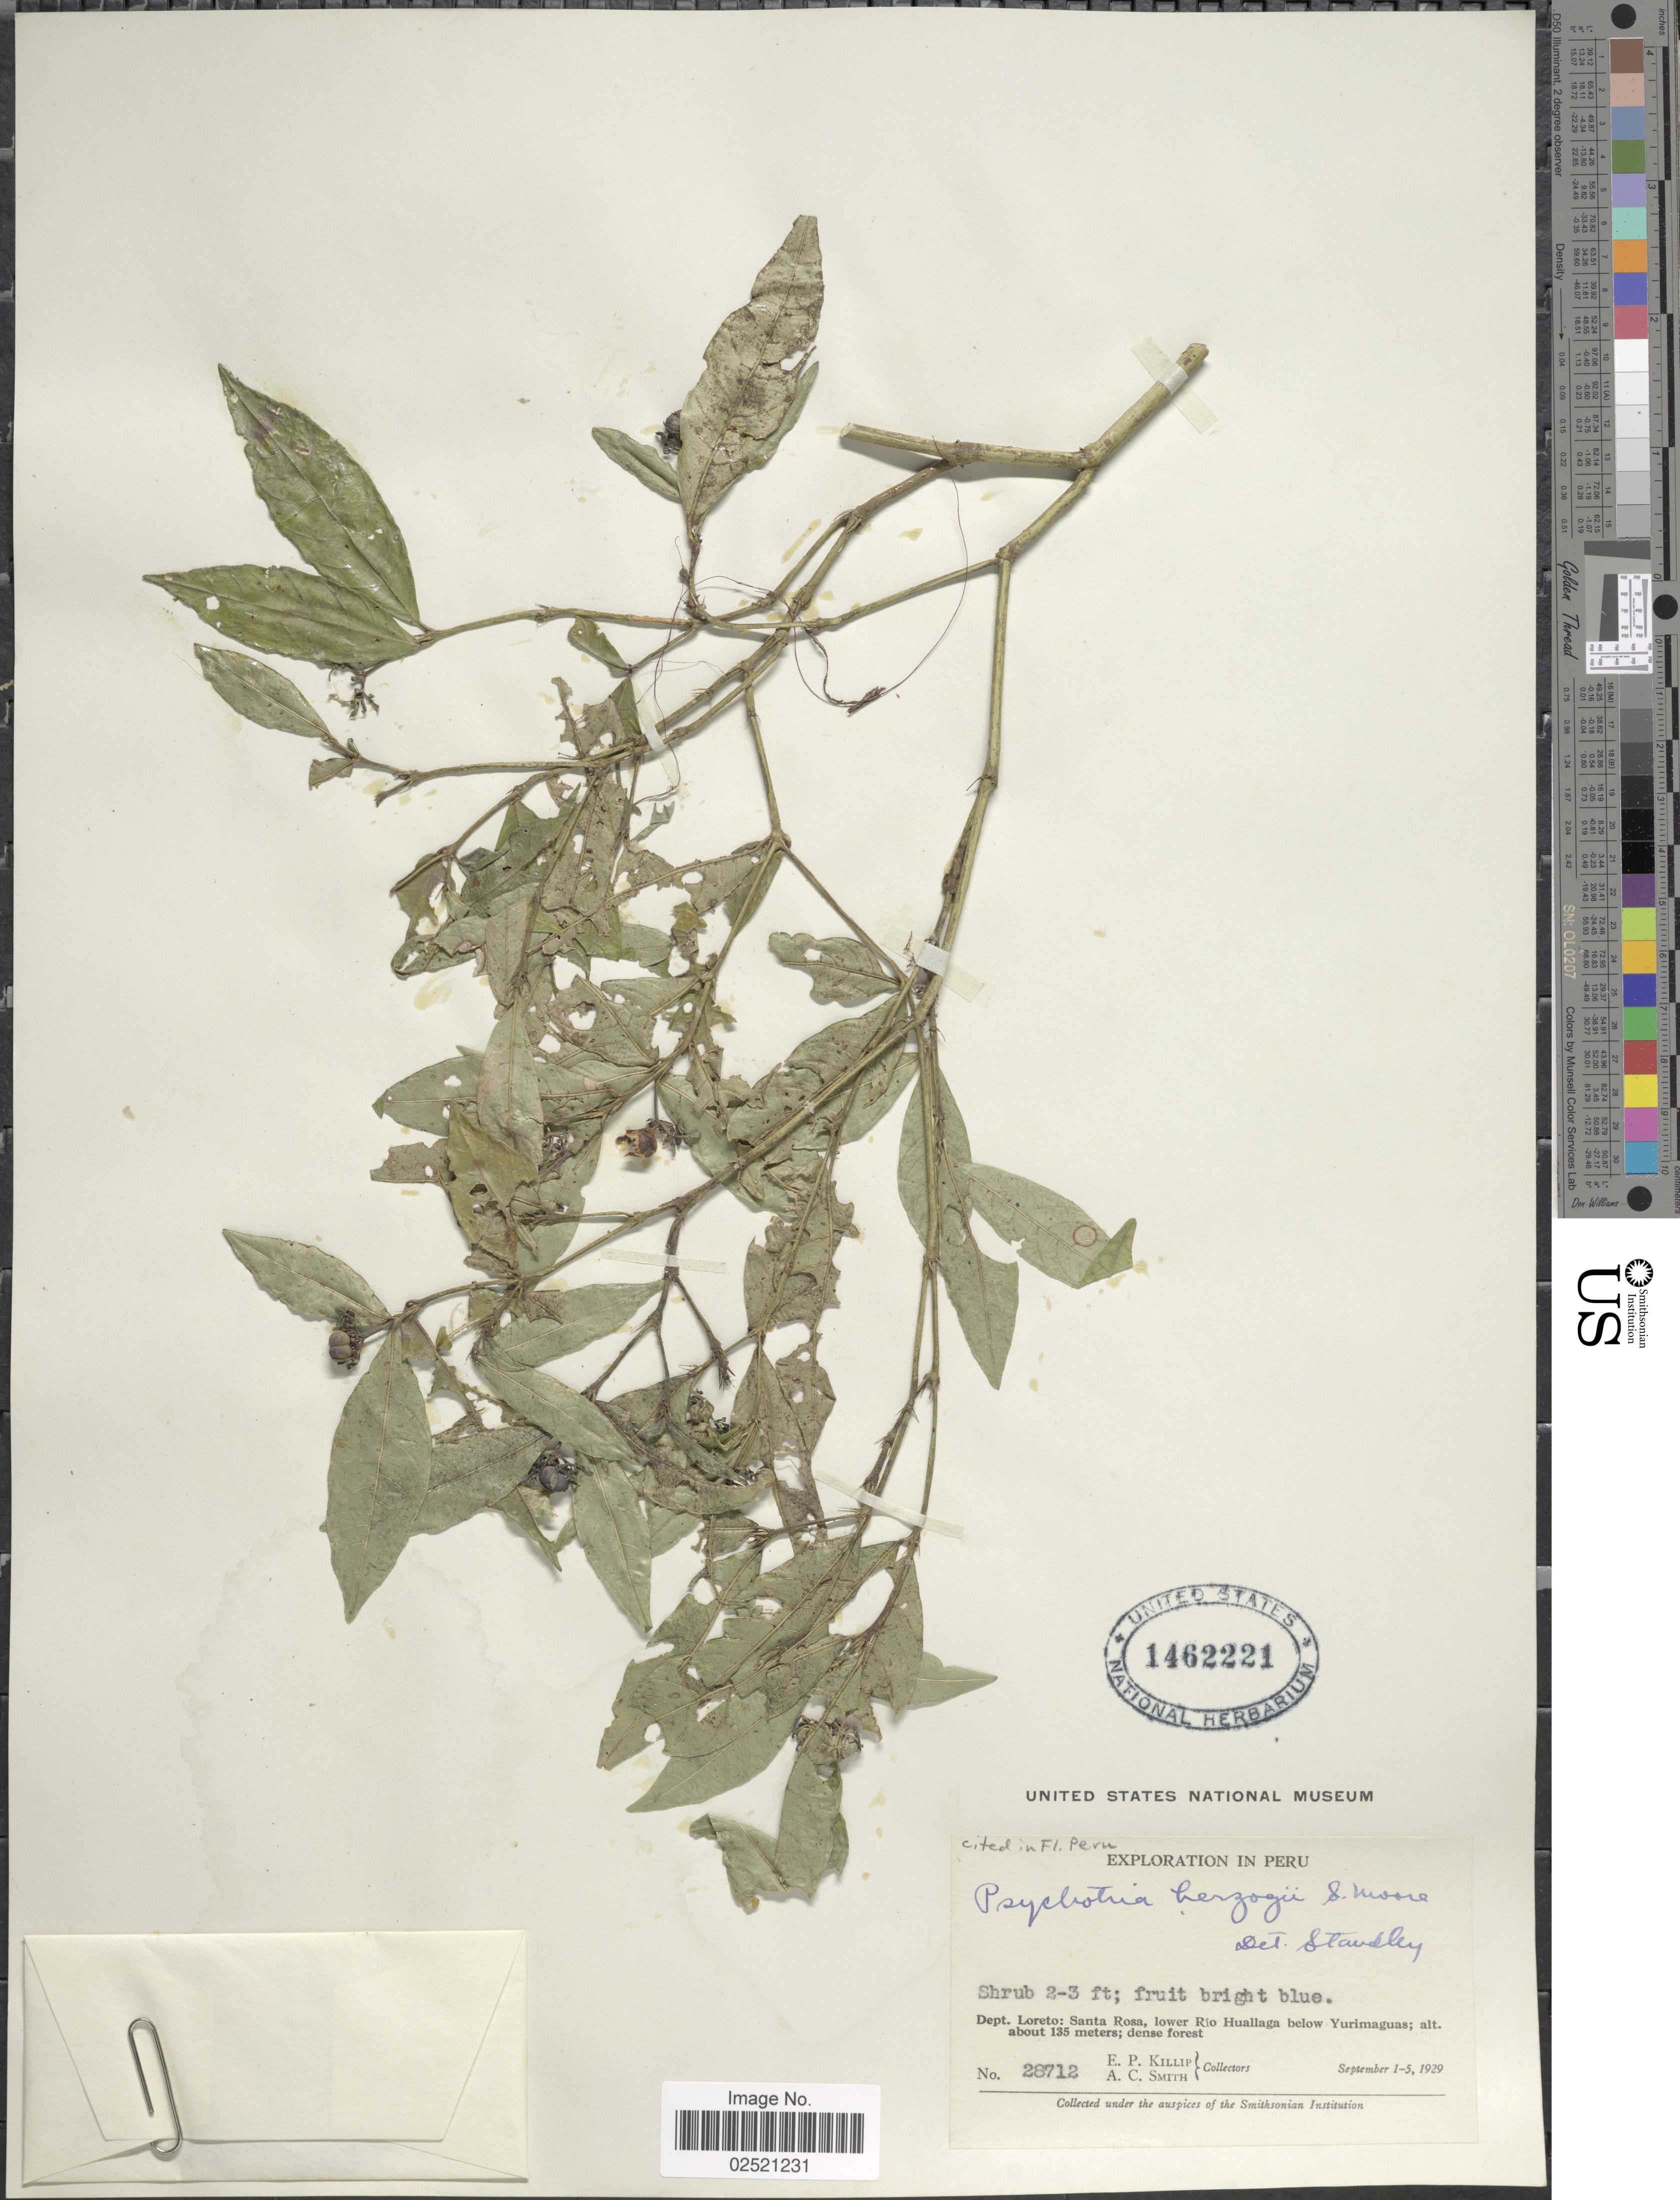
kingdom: Plantae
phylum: Tracheophyta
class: Magnoliopsida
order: Gentianales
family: Rubiaceae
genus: Psychotria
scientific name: Psychotria herzogii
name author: S. Moore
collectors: E. P. Killip & A. C. Smith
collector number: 28712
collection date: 1929-09-01/1929-09-05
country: Peru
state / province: Loreto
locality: Santa Rosa, lower Rio Huallaga below Yurimaguas.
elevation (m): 135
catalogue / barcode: US 1462221